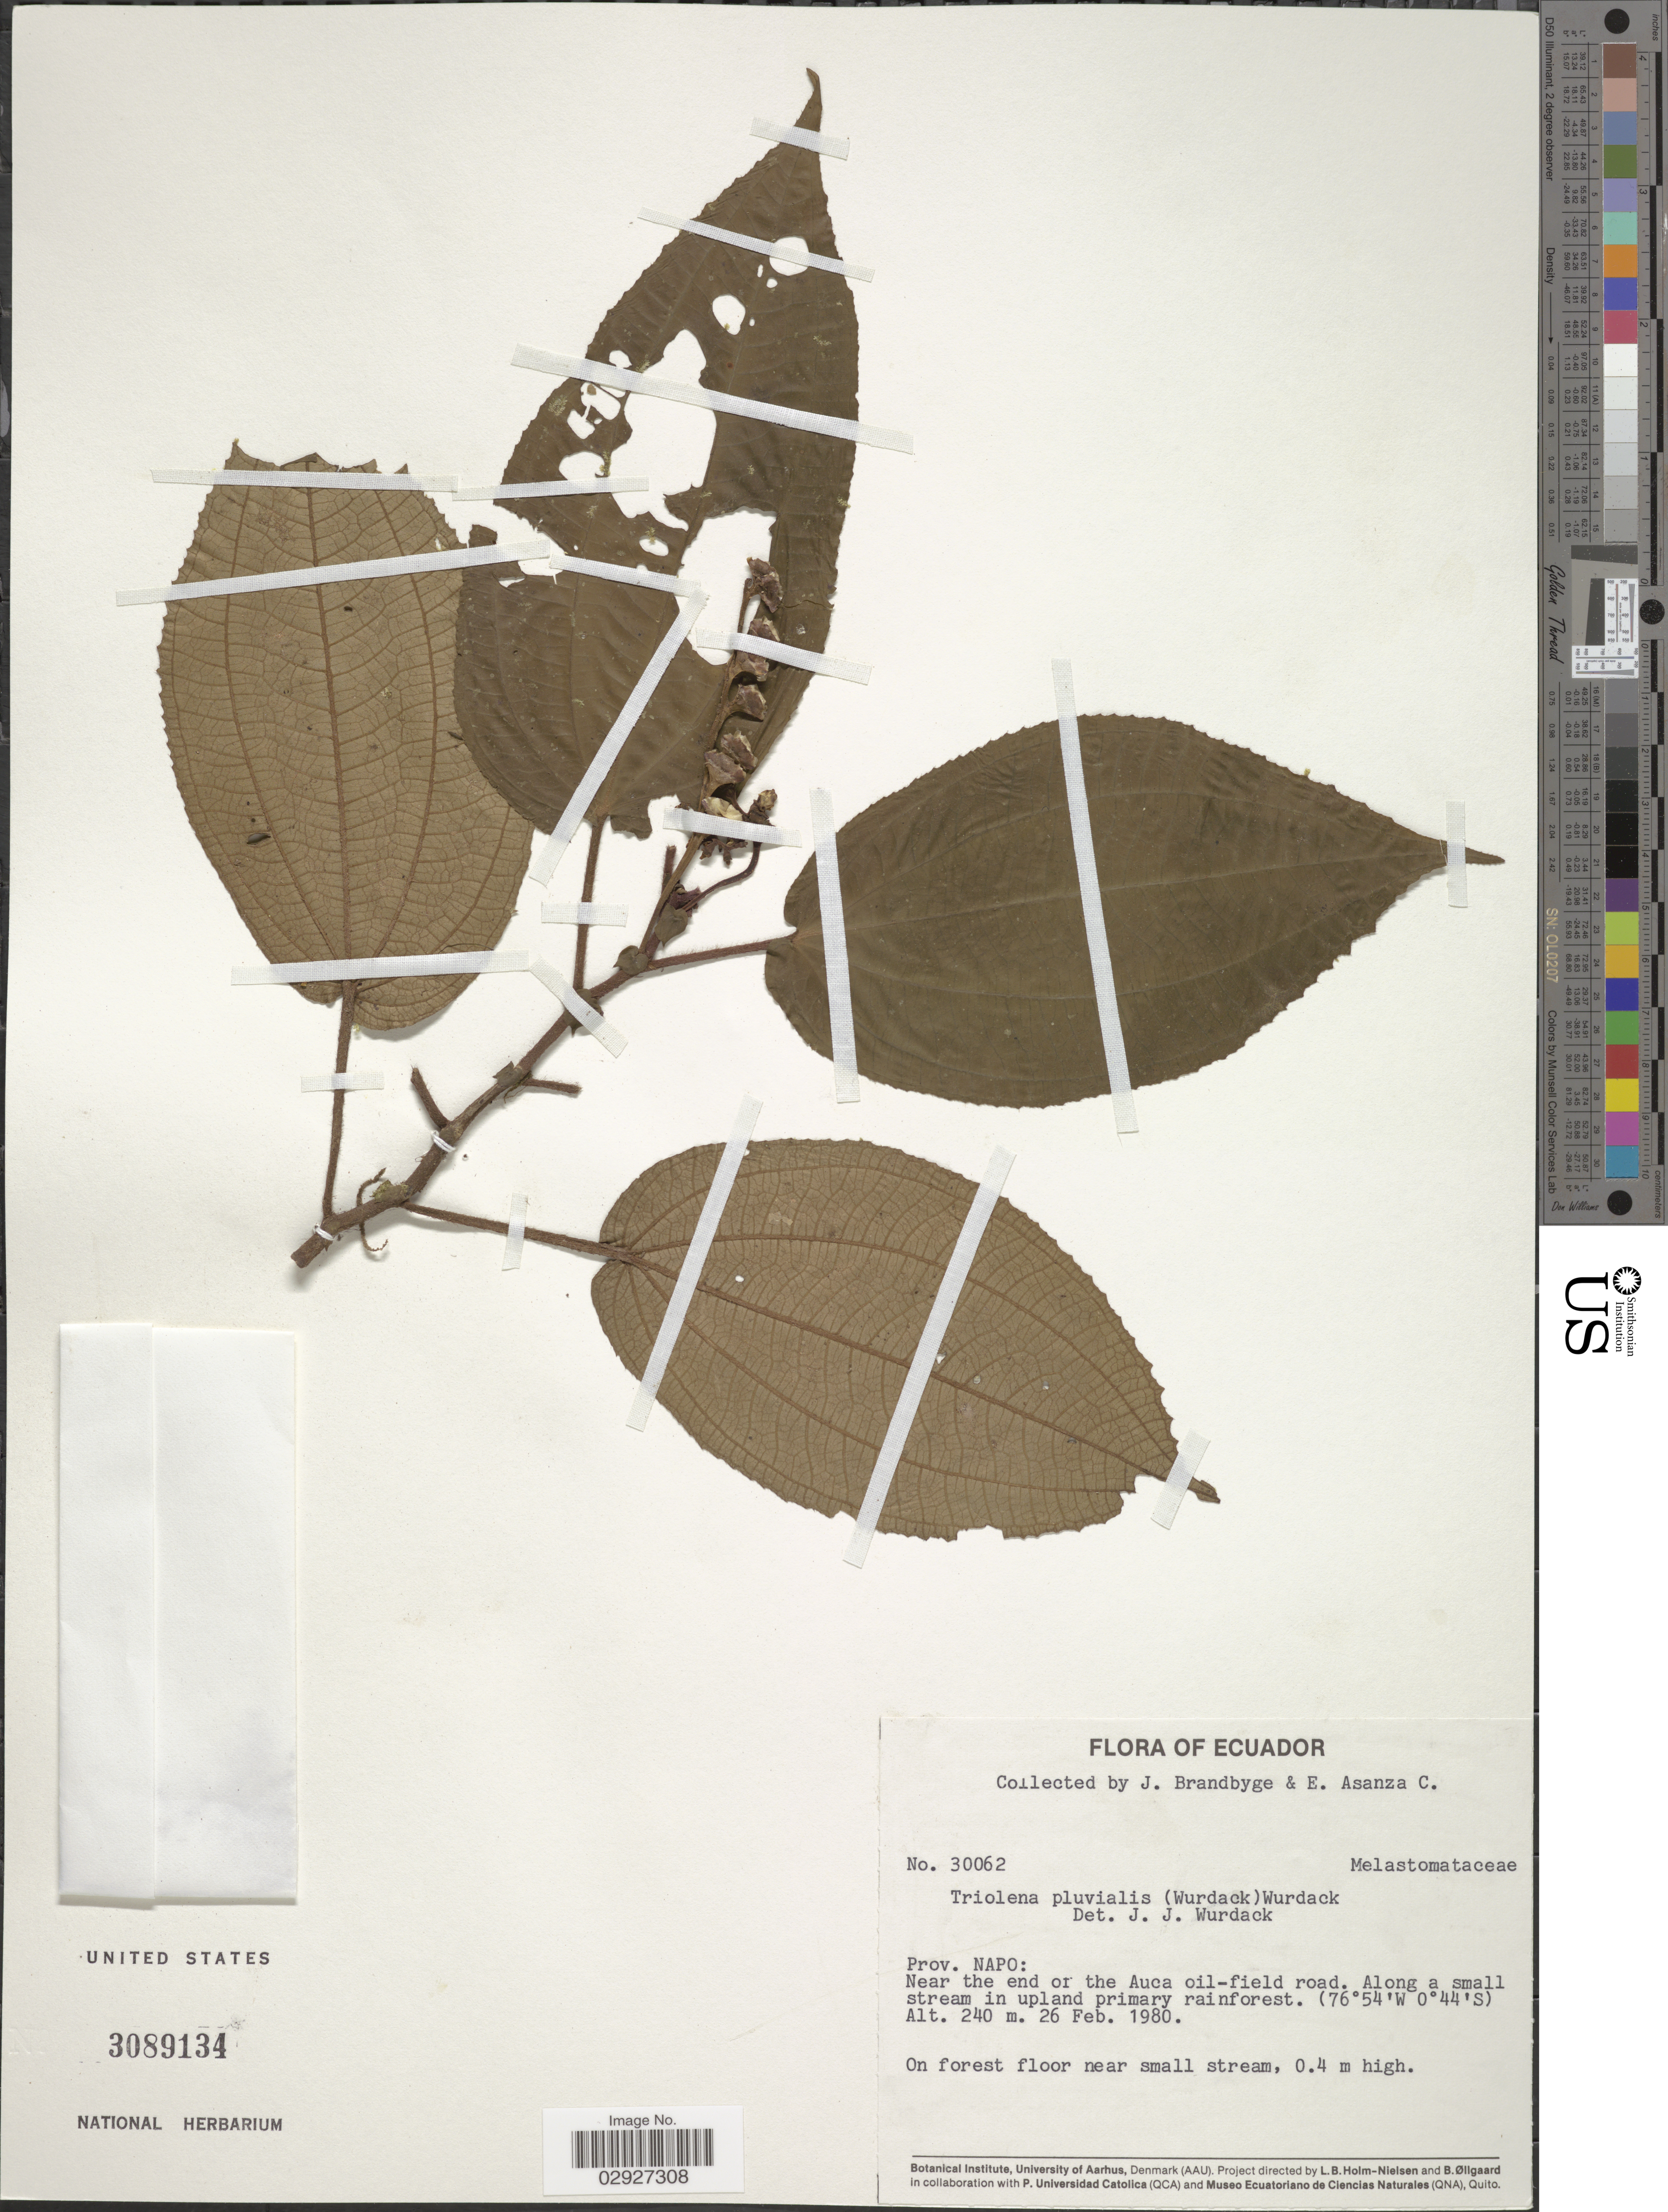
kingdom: Plantae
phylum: Tracheophyta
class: Magnoliopsida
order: Myrtales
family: Melastomataceae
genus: Triolena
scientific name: Triolena pluvialis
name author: (Wurdack) Wurdack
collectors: J. Brandbyge & E. Asanza C.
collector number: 30062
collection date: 1980-02-26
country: Ecuador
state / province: Napo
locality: Prov. Napo: Near the end or the Auca oil-field road.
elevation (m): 240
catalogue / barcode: US 3089134